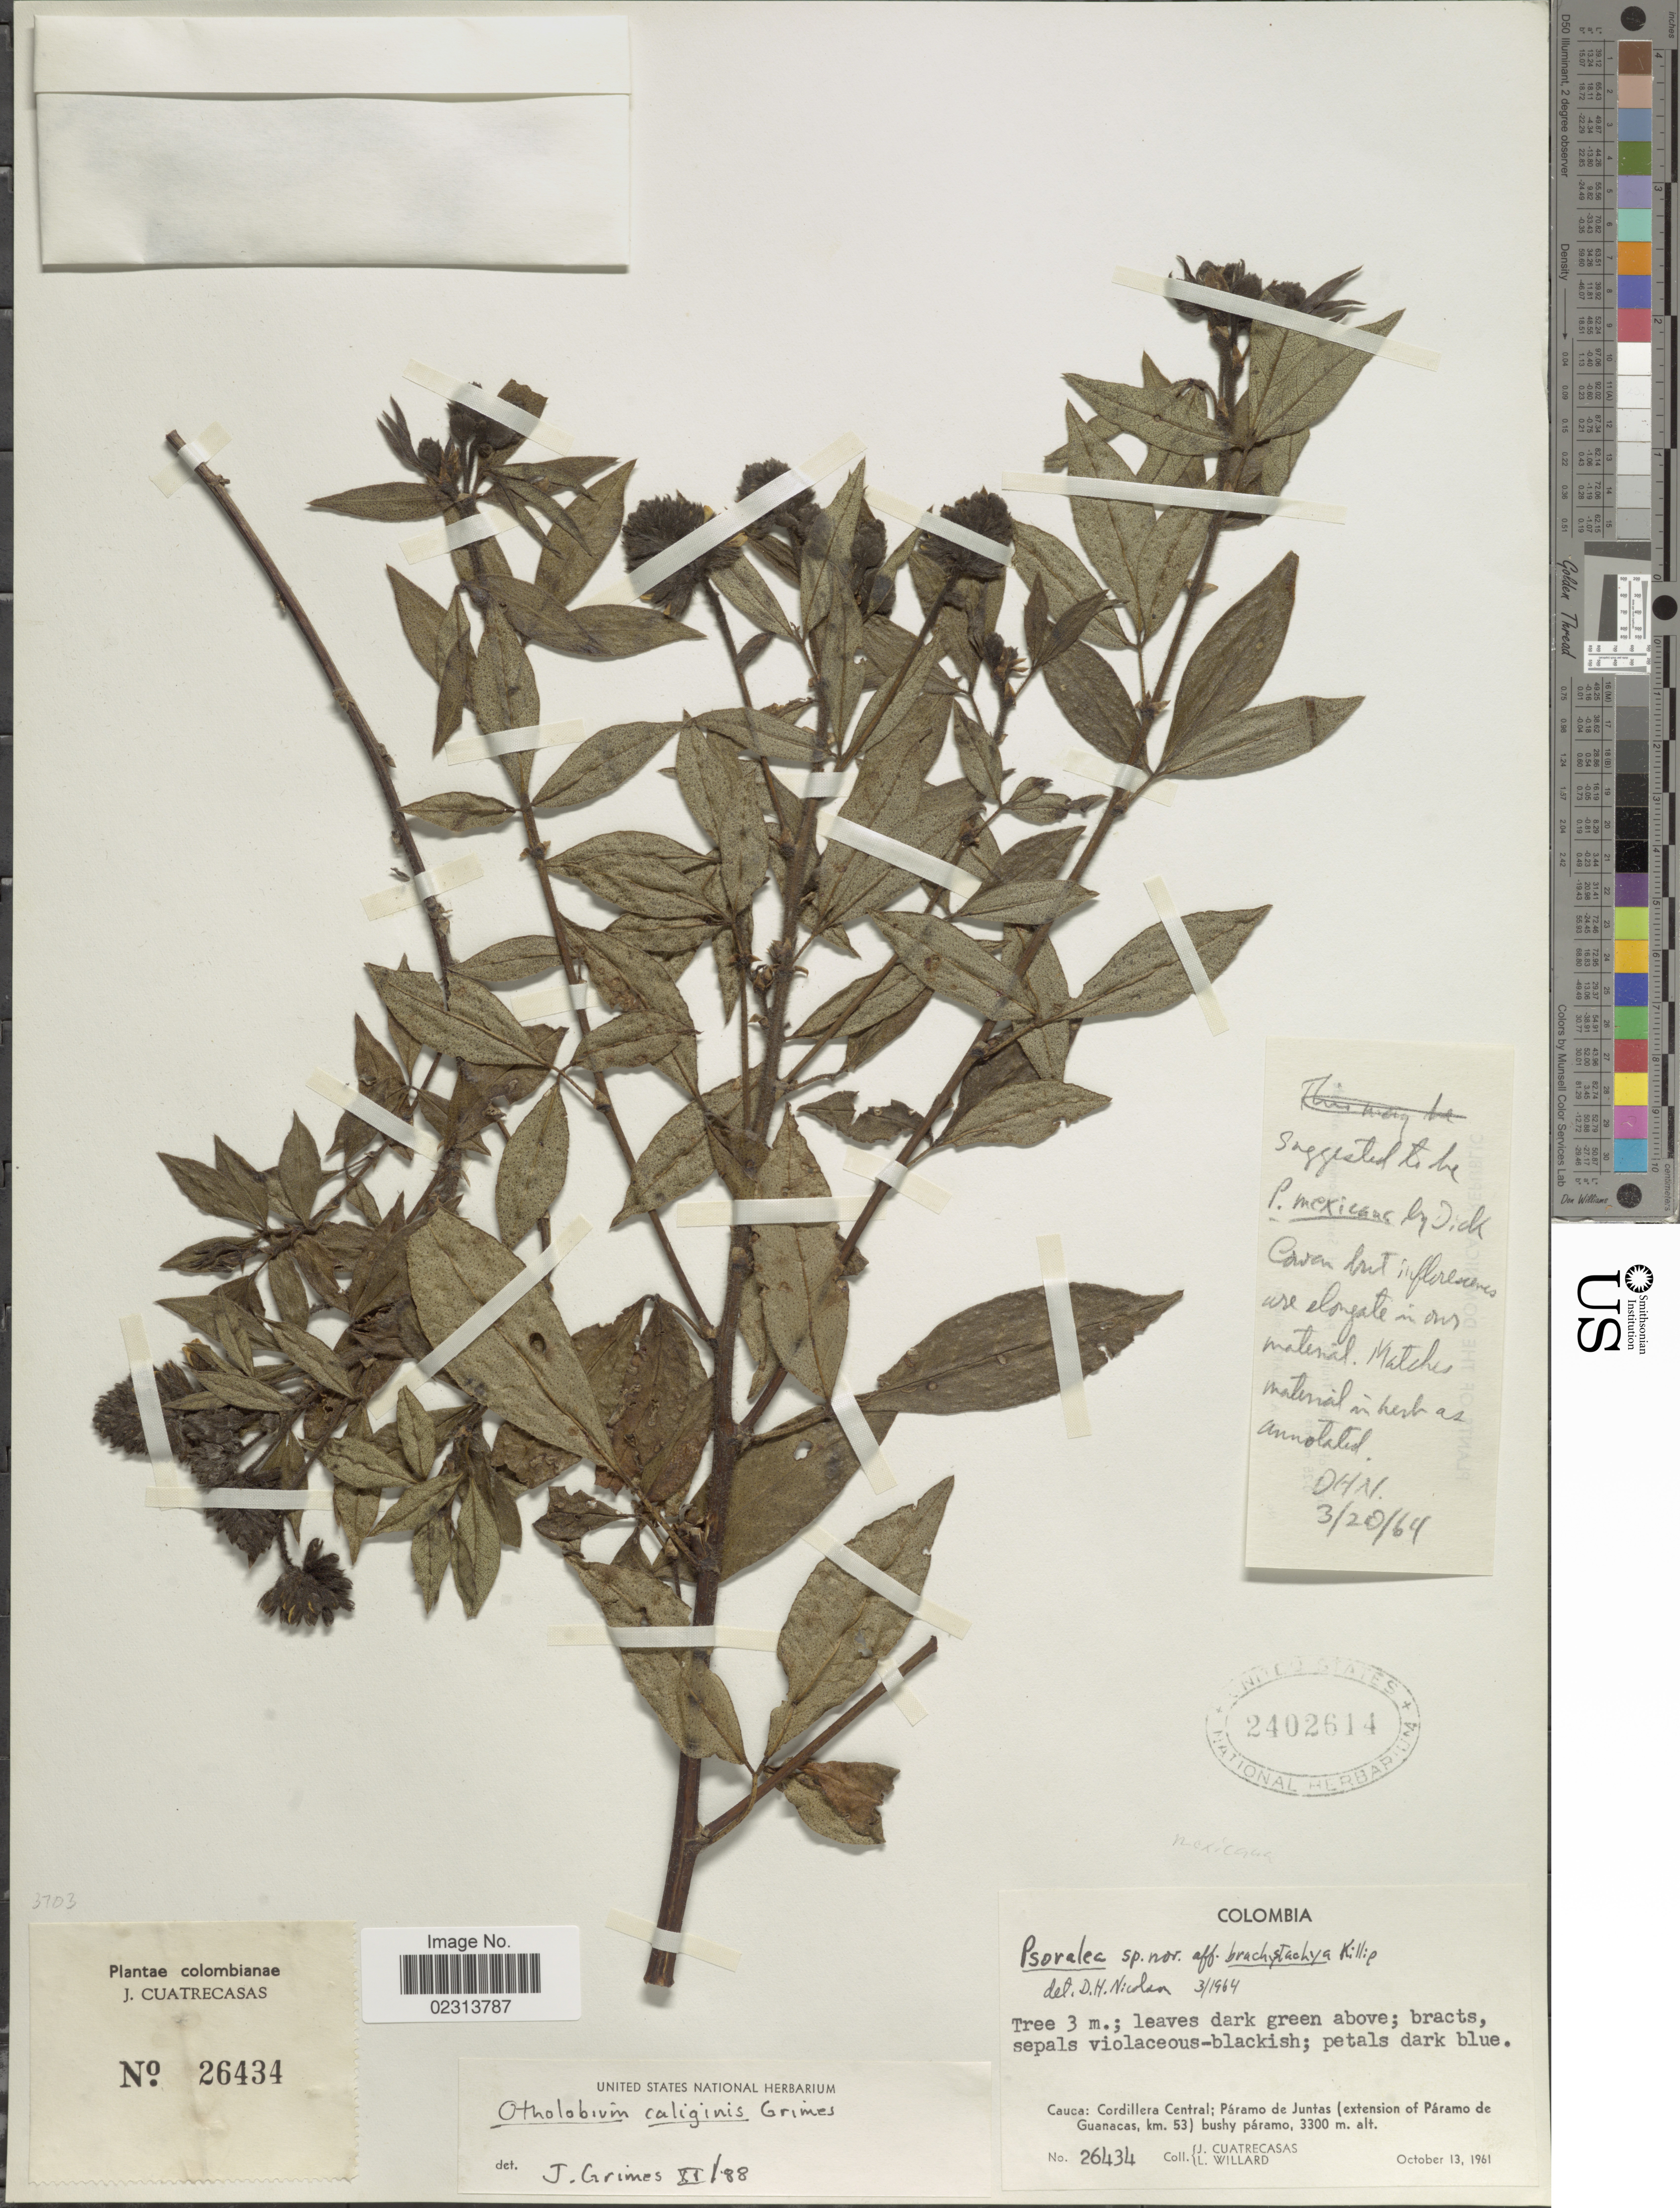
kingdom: Plantae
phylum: Tracheophyta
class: Magnoliopsida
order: Fabales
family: Fabaceae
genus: Otholobium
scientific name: Otholobium caliginis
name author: J.W. Grimes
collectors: J. Cuatrecasas & L. Willard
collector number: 26434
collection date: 1961-10-13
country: Colombia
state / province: Cauca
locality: Cauca: Cordillera Central, Parami de JUntas (extension of Paramo de Guanacas, km 53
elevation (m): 3300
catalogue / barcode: US 2402614